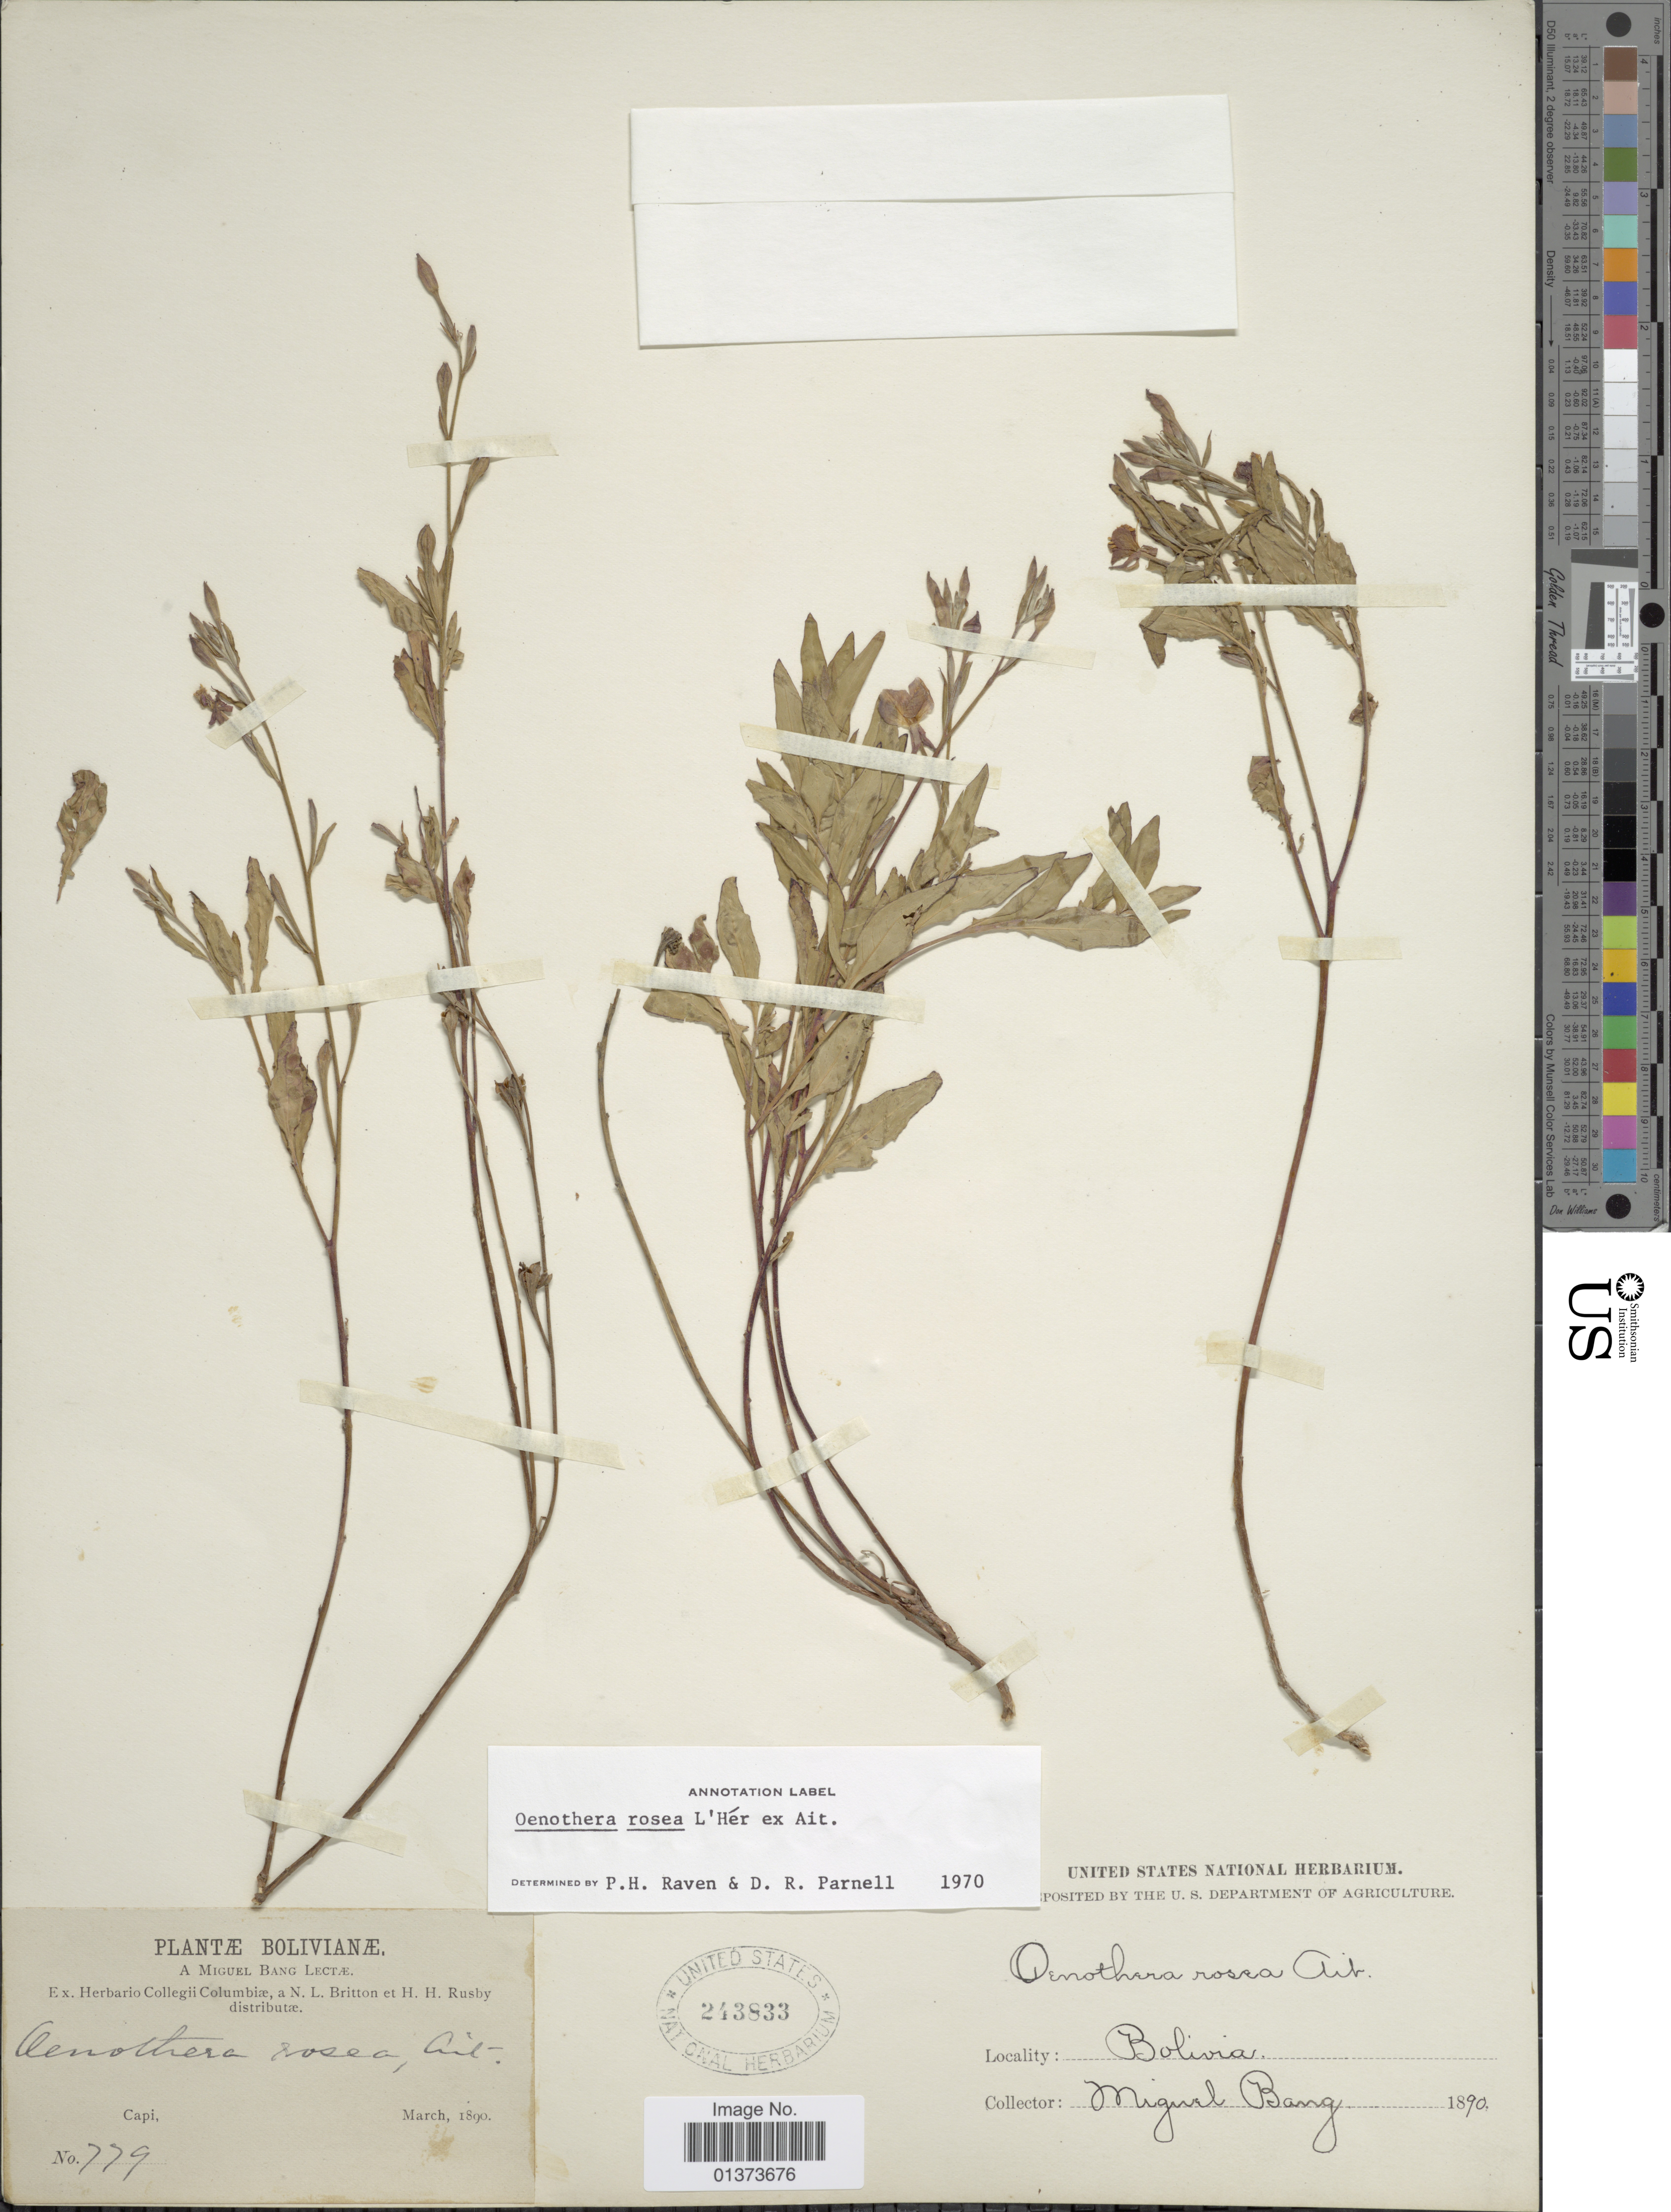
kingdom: Plantae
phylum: Tracheophyta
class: Magnoliopsida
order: Myrtales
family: Onagraceae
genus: Oenothera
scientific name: Oenothera rosea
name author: L'Hér. ex Aiton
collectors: M. Bang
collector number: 779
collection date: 1890-03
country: Bolivia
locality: Capi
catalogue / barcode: US 243833